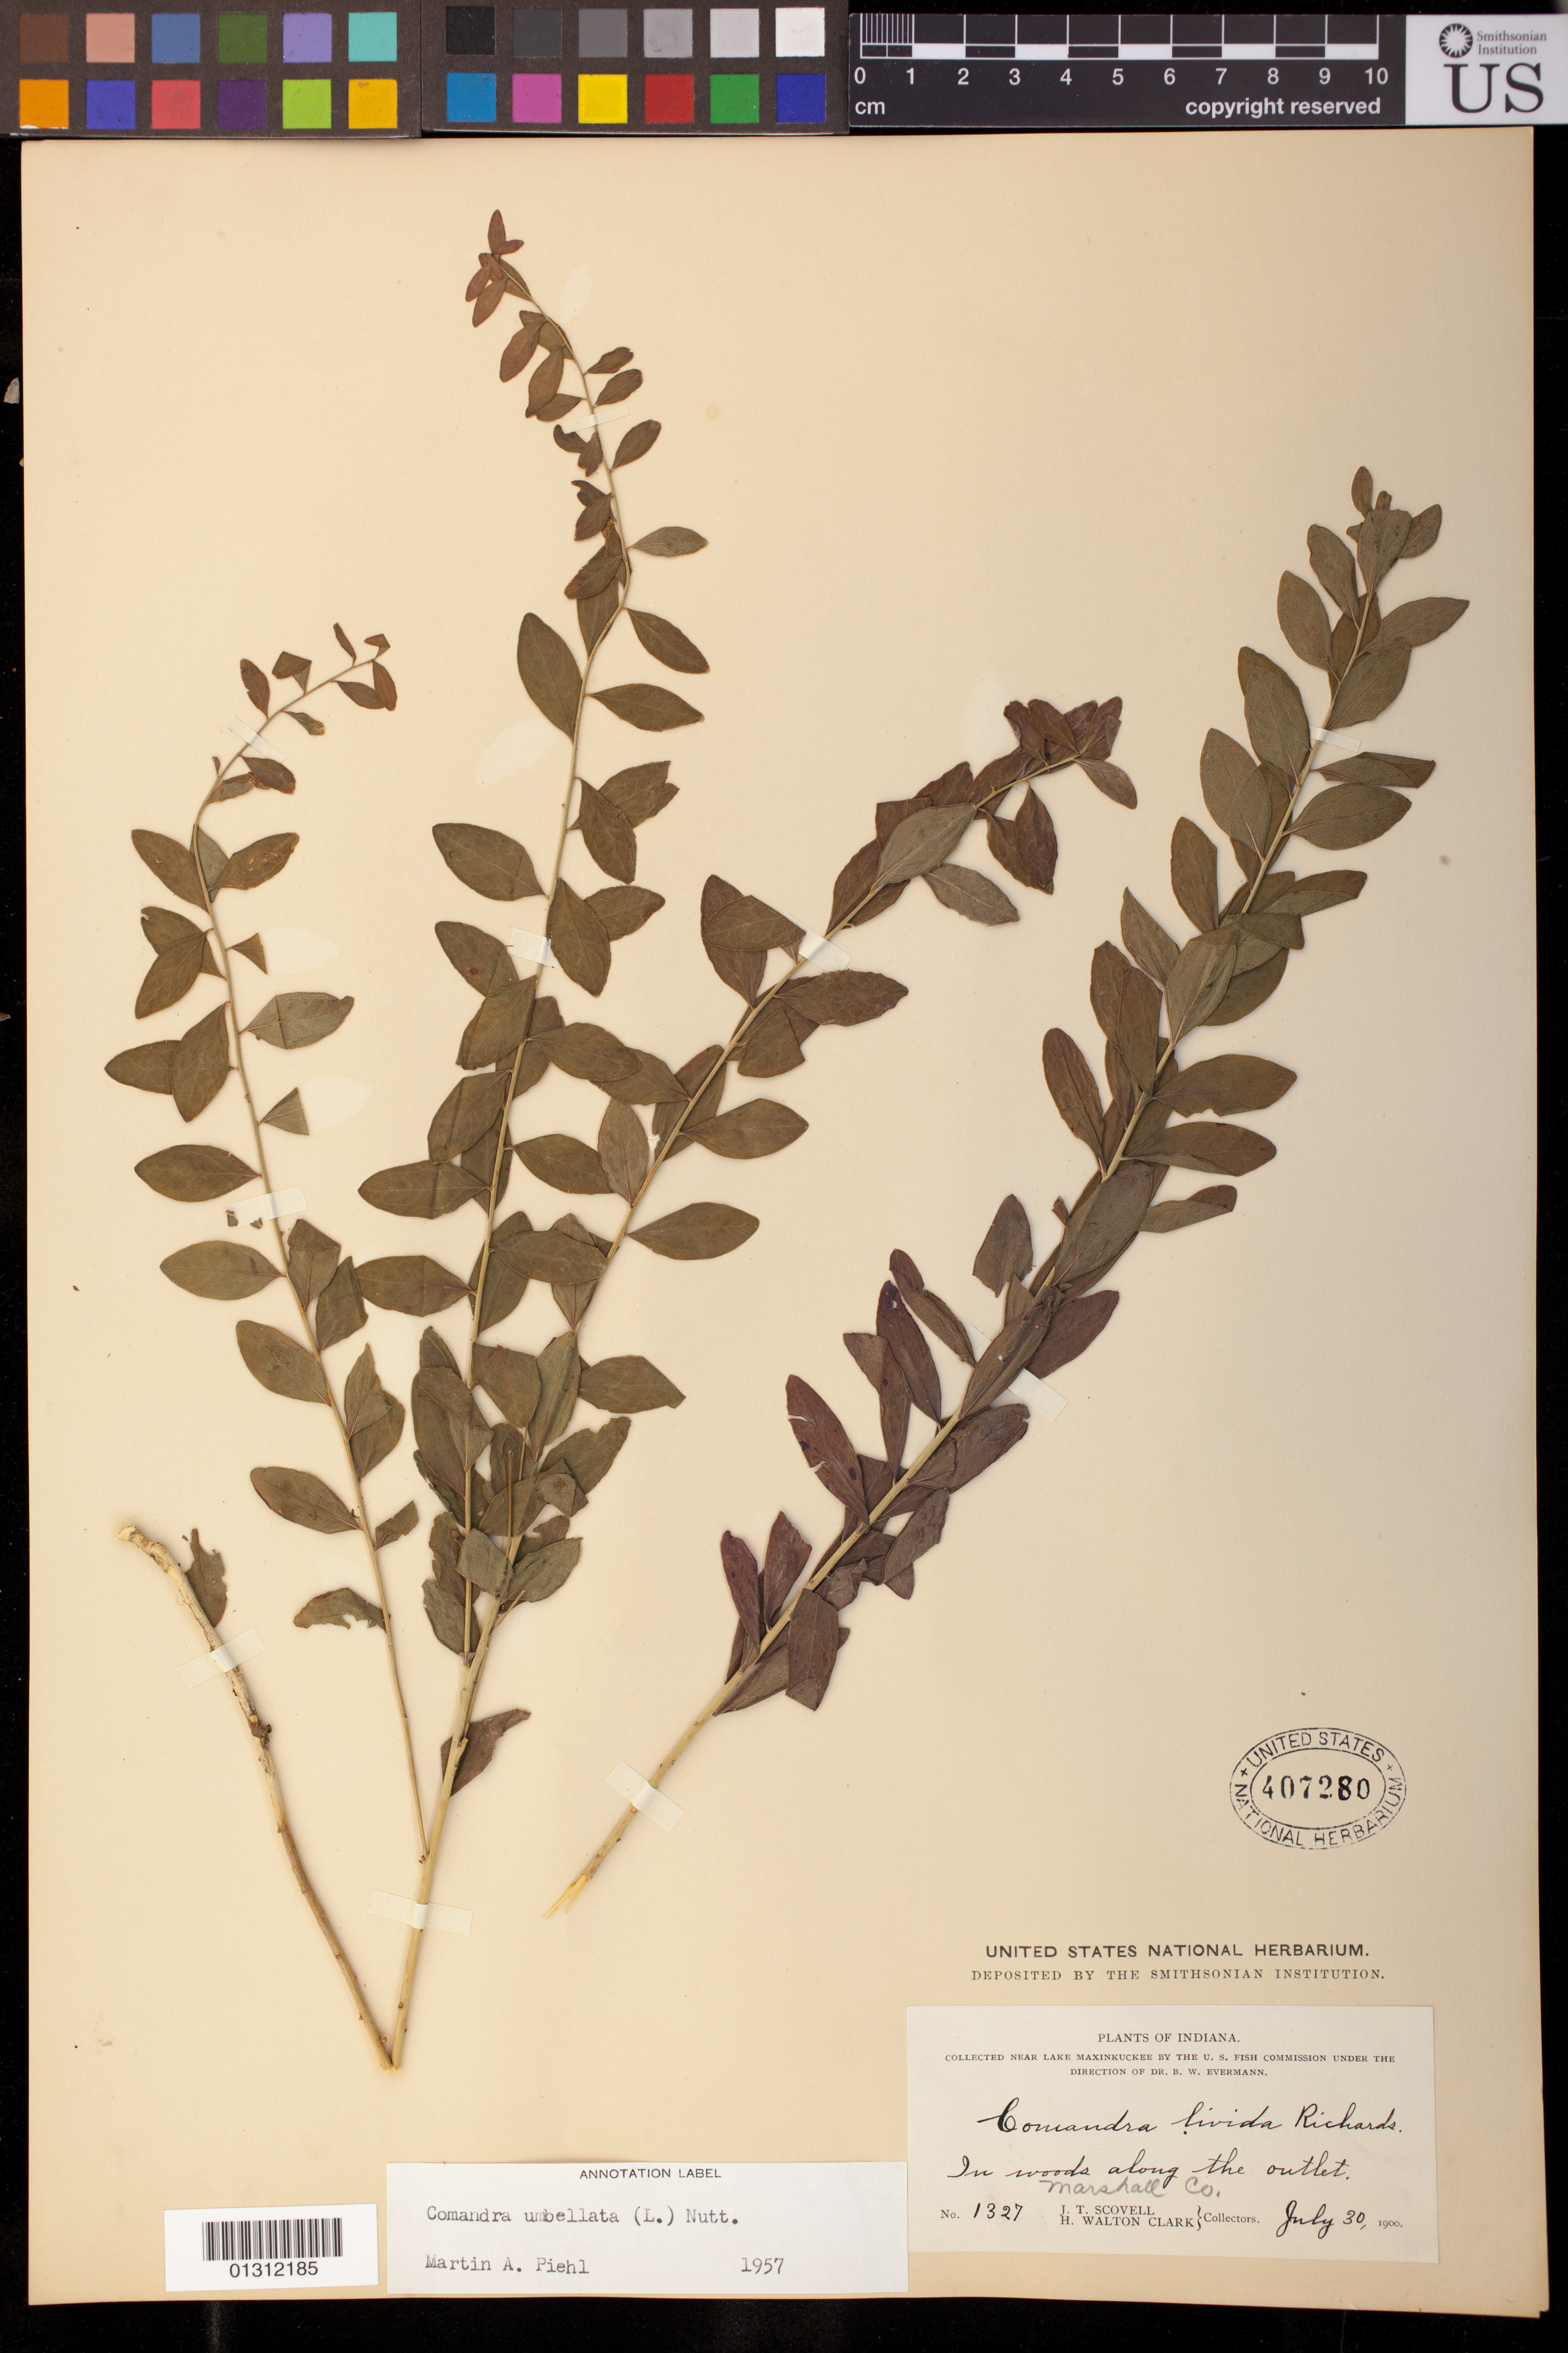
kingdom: Plantae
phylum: Tracheophyta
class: Magnoliopsida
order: Santalales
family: Comandraceae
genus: Comandra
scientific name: Comandra umbellata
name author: (L.) Nutt.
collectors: J. T. Scovell & H. W. Clark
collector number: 1327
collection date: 1900-07-30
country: United States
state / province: Indiana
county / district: Marshall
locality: Near Lake Maxinkuckee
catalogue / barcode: US 407280